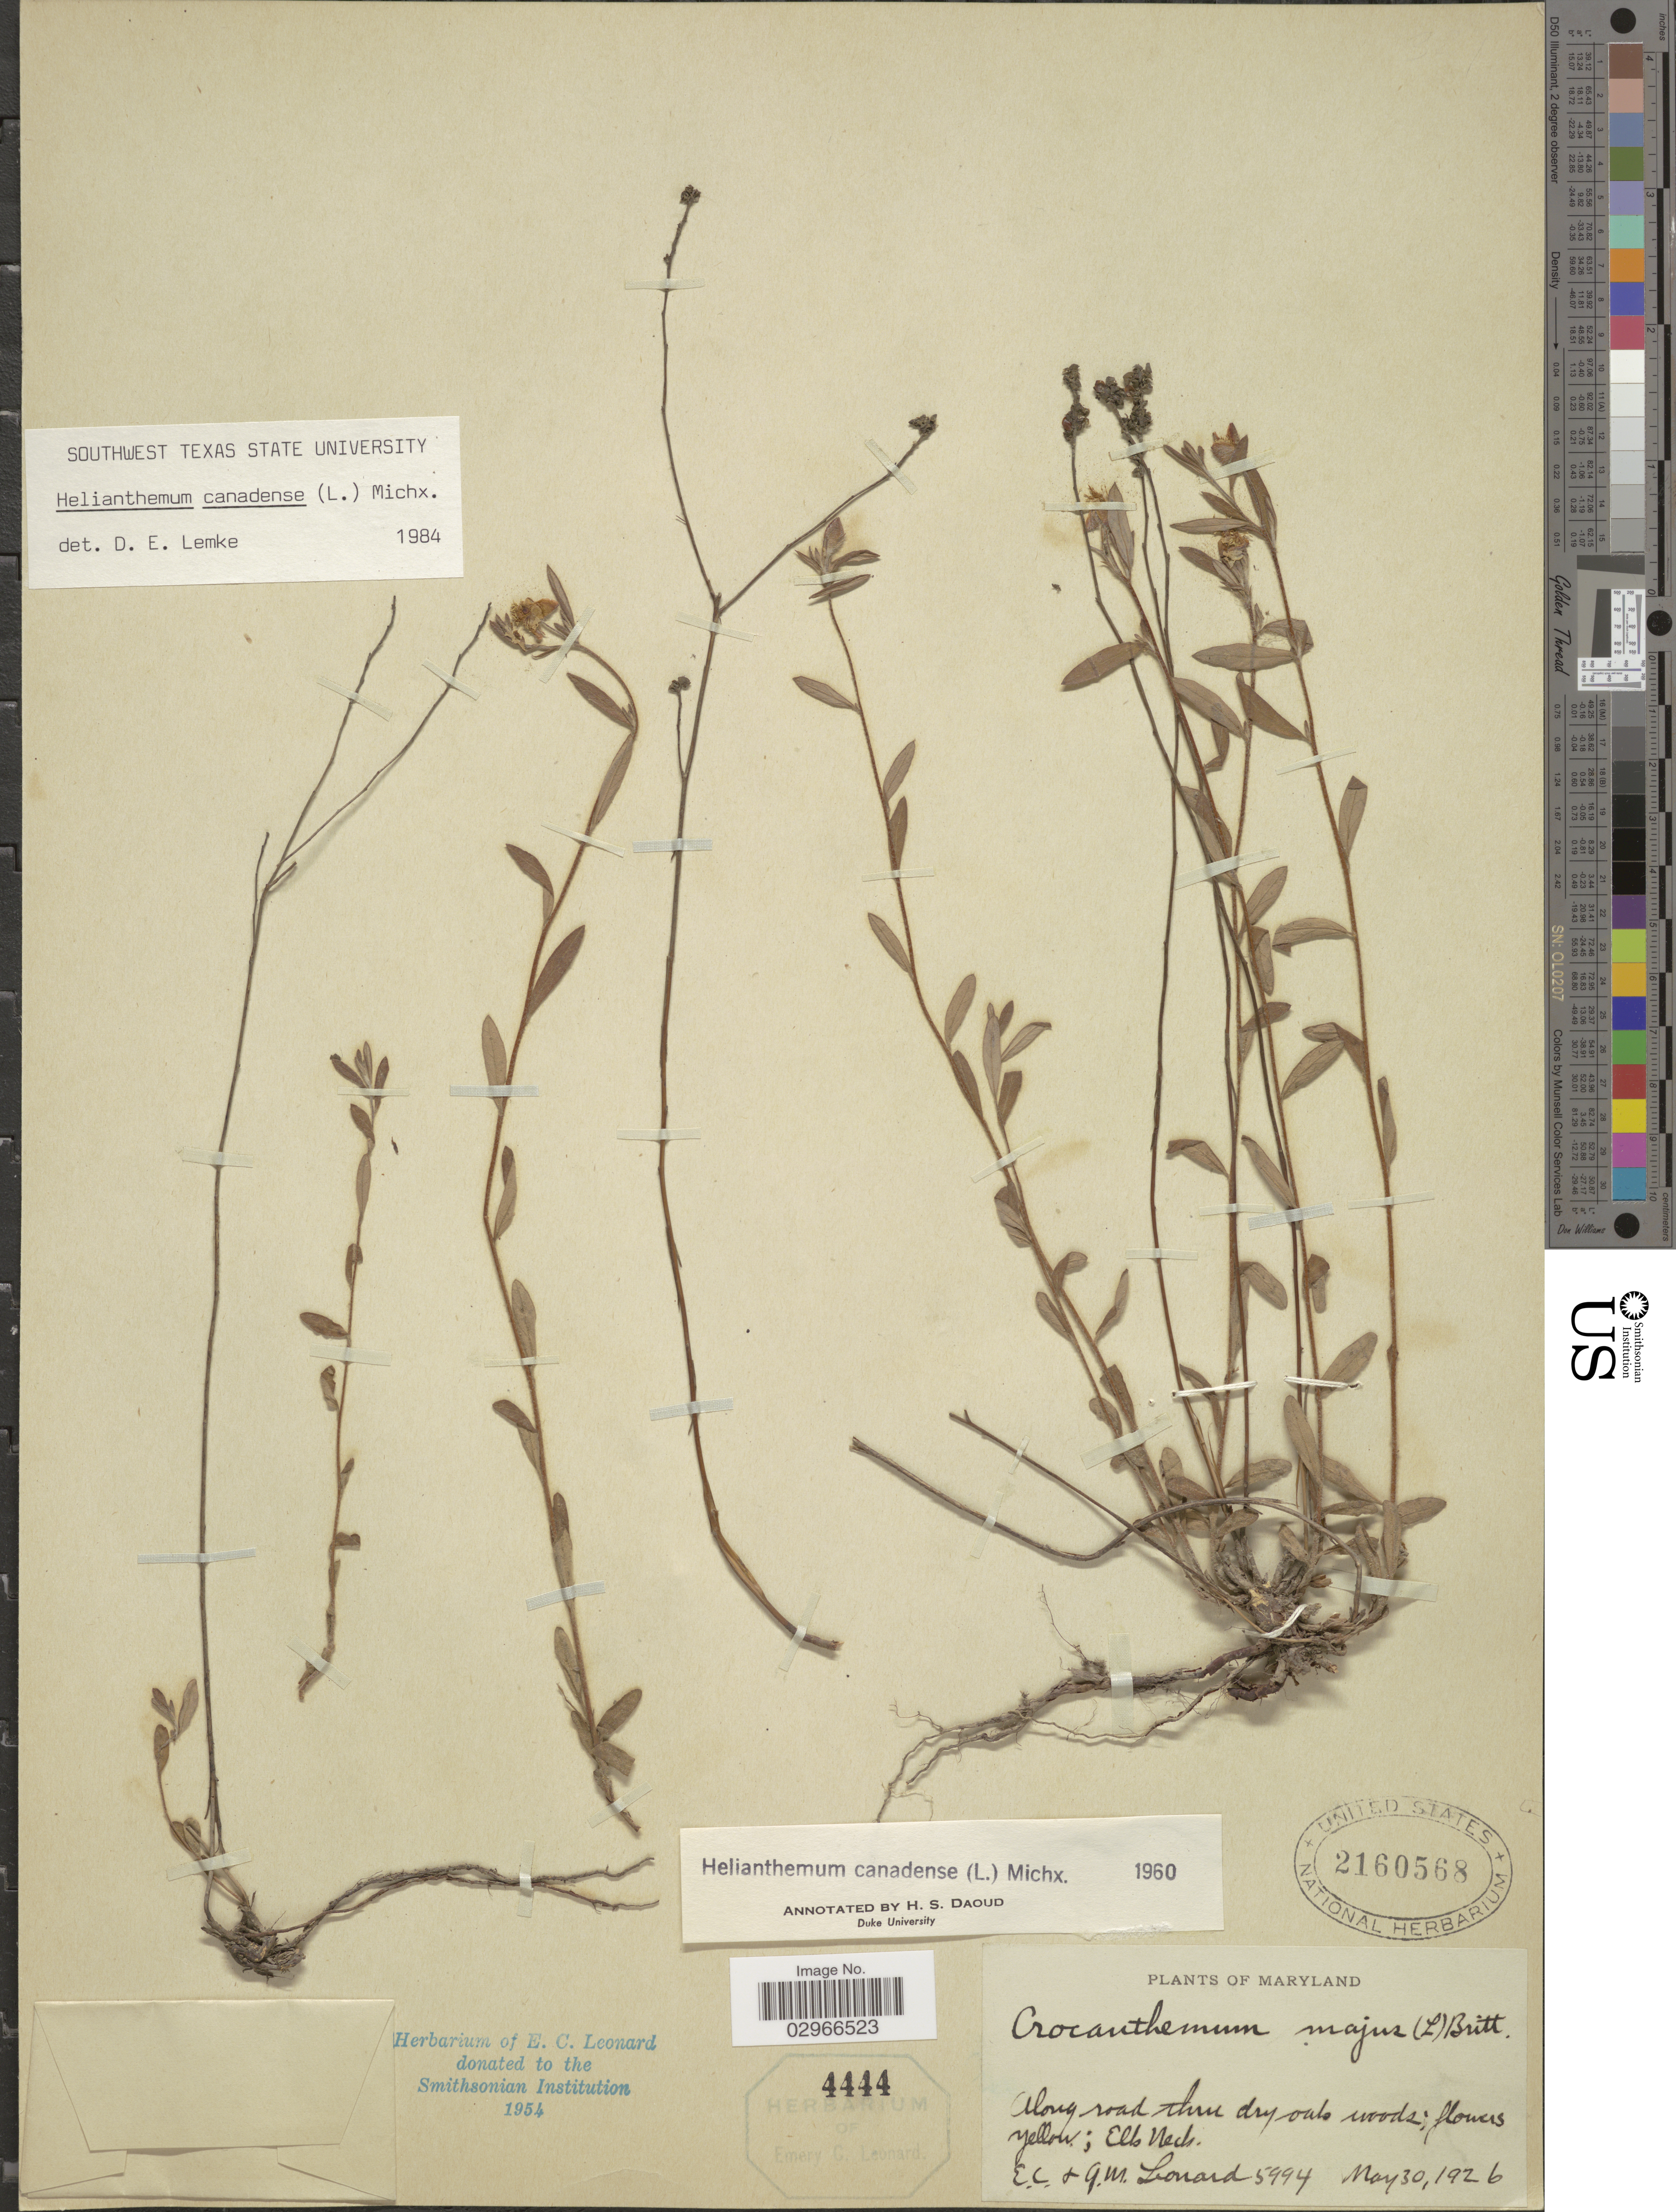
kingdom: Plantae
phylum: Tracheophyta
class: Magnoliopsida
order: Malvales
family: Cistaceae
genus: Helianthemum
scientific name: Helianthemum canadense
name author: (L.) Michx.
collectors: E. C. Leonard & G. M. Leonard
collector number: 5994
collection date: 1926-05-30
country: United States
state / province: Maryland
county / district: Cecil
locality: Elk Neck.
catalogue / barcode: US 2160568